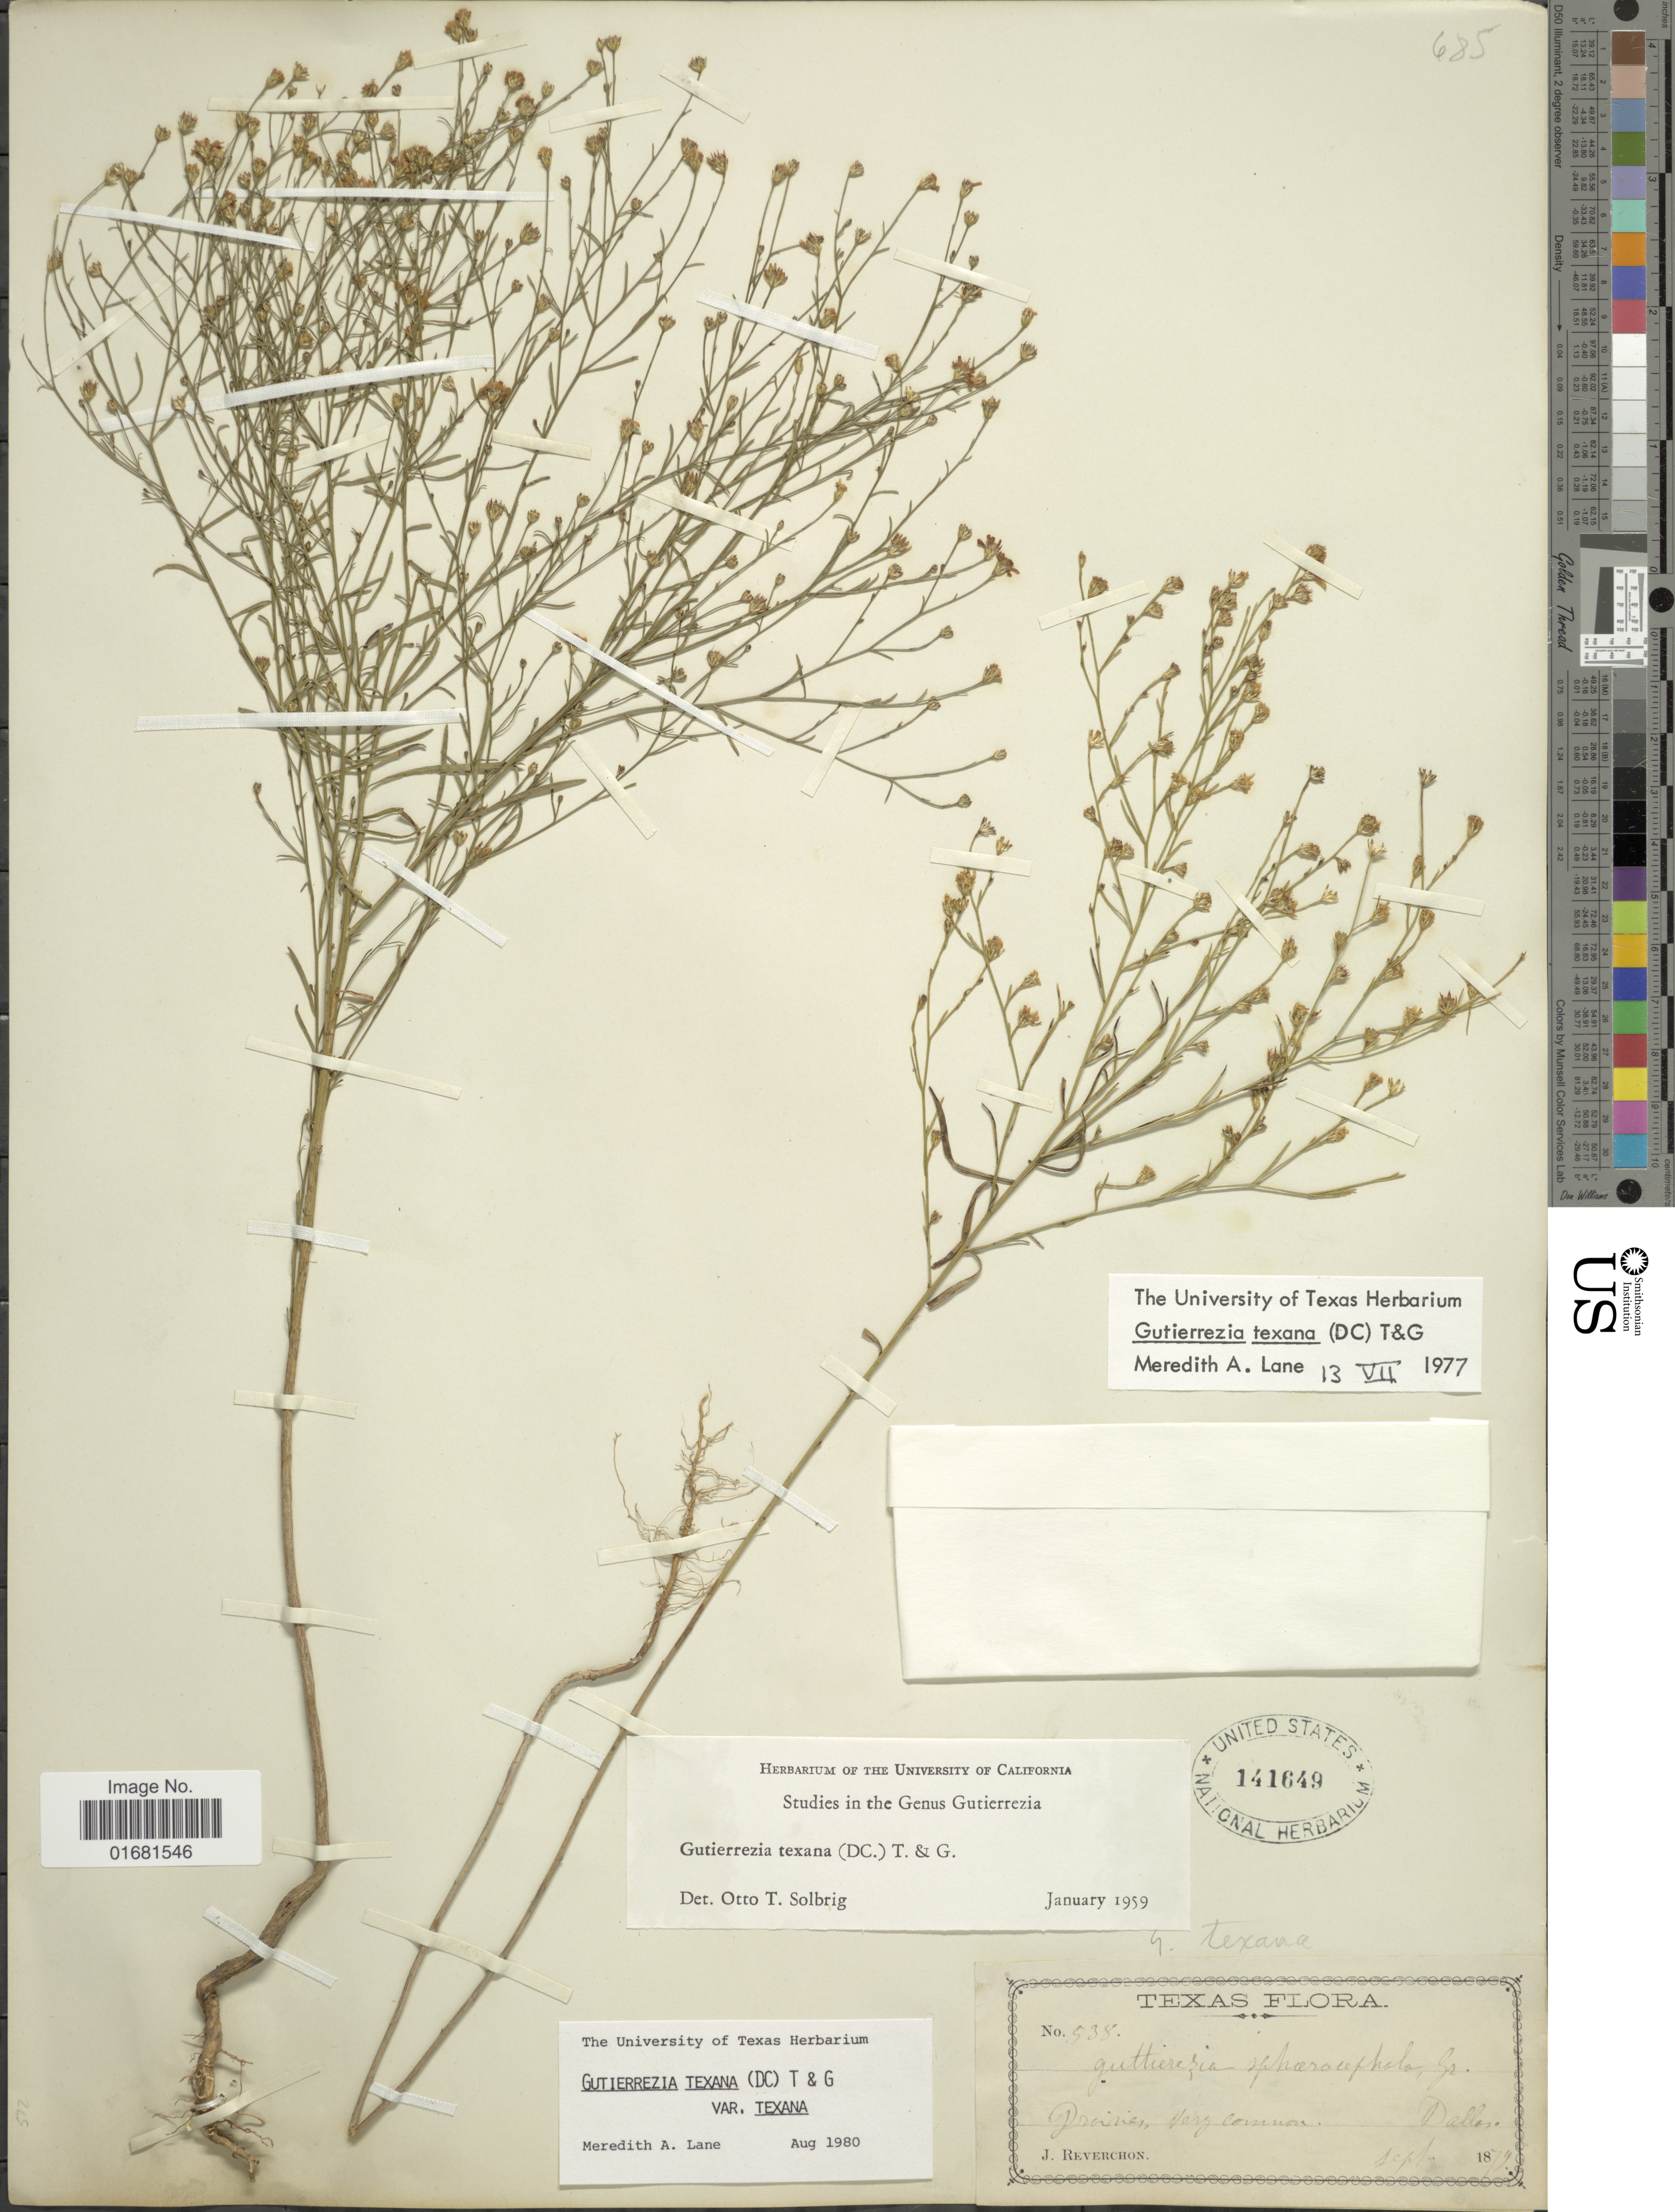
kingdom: Plantae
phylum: Tracheophyta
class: Magnoliopsida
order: Asterales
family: Asteraceae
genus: Gutierrezia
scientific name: Gutierrezia texana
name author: (DC.) Torr. & A. Gray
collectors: J. Reverchon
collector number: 938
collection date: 1897-09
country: United States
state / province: Texas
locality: Dallas.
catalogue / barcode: US 141649